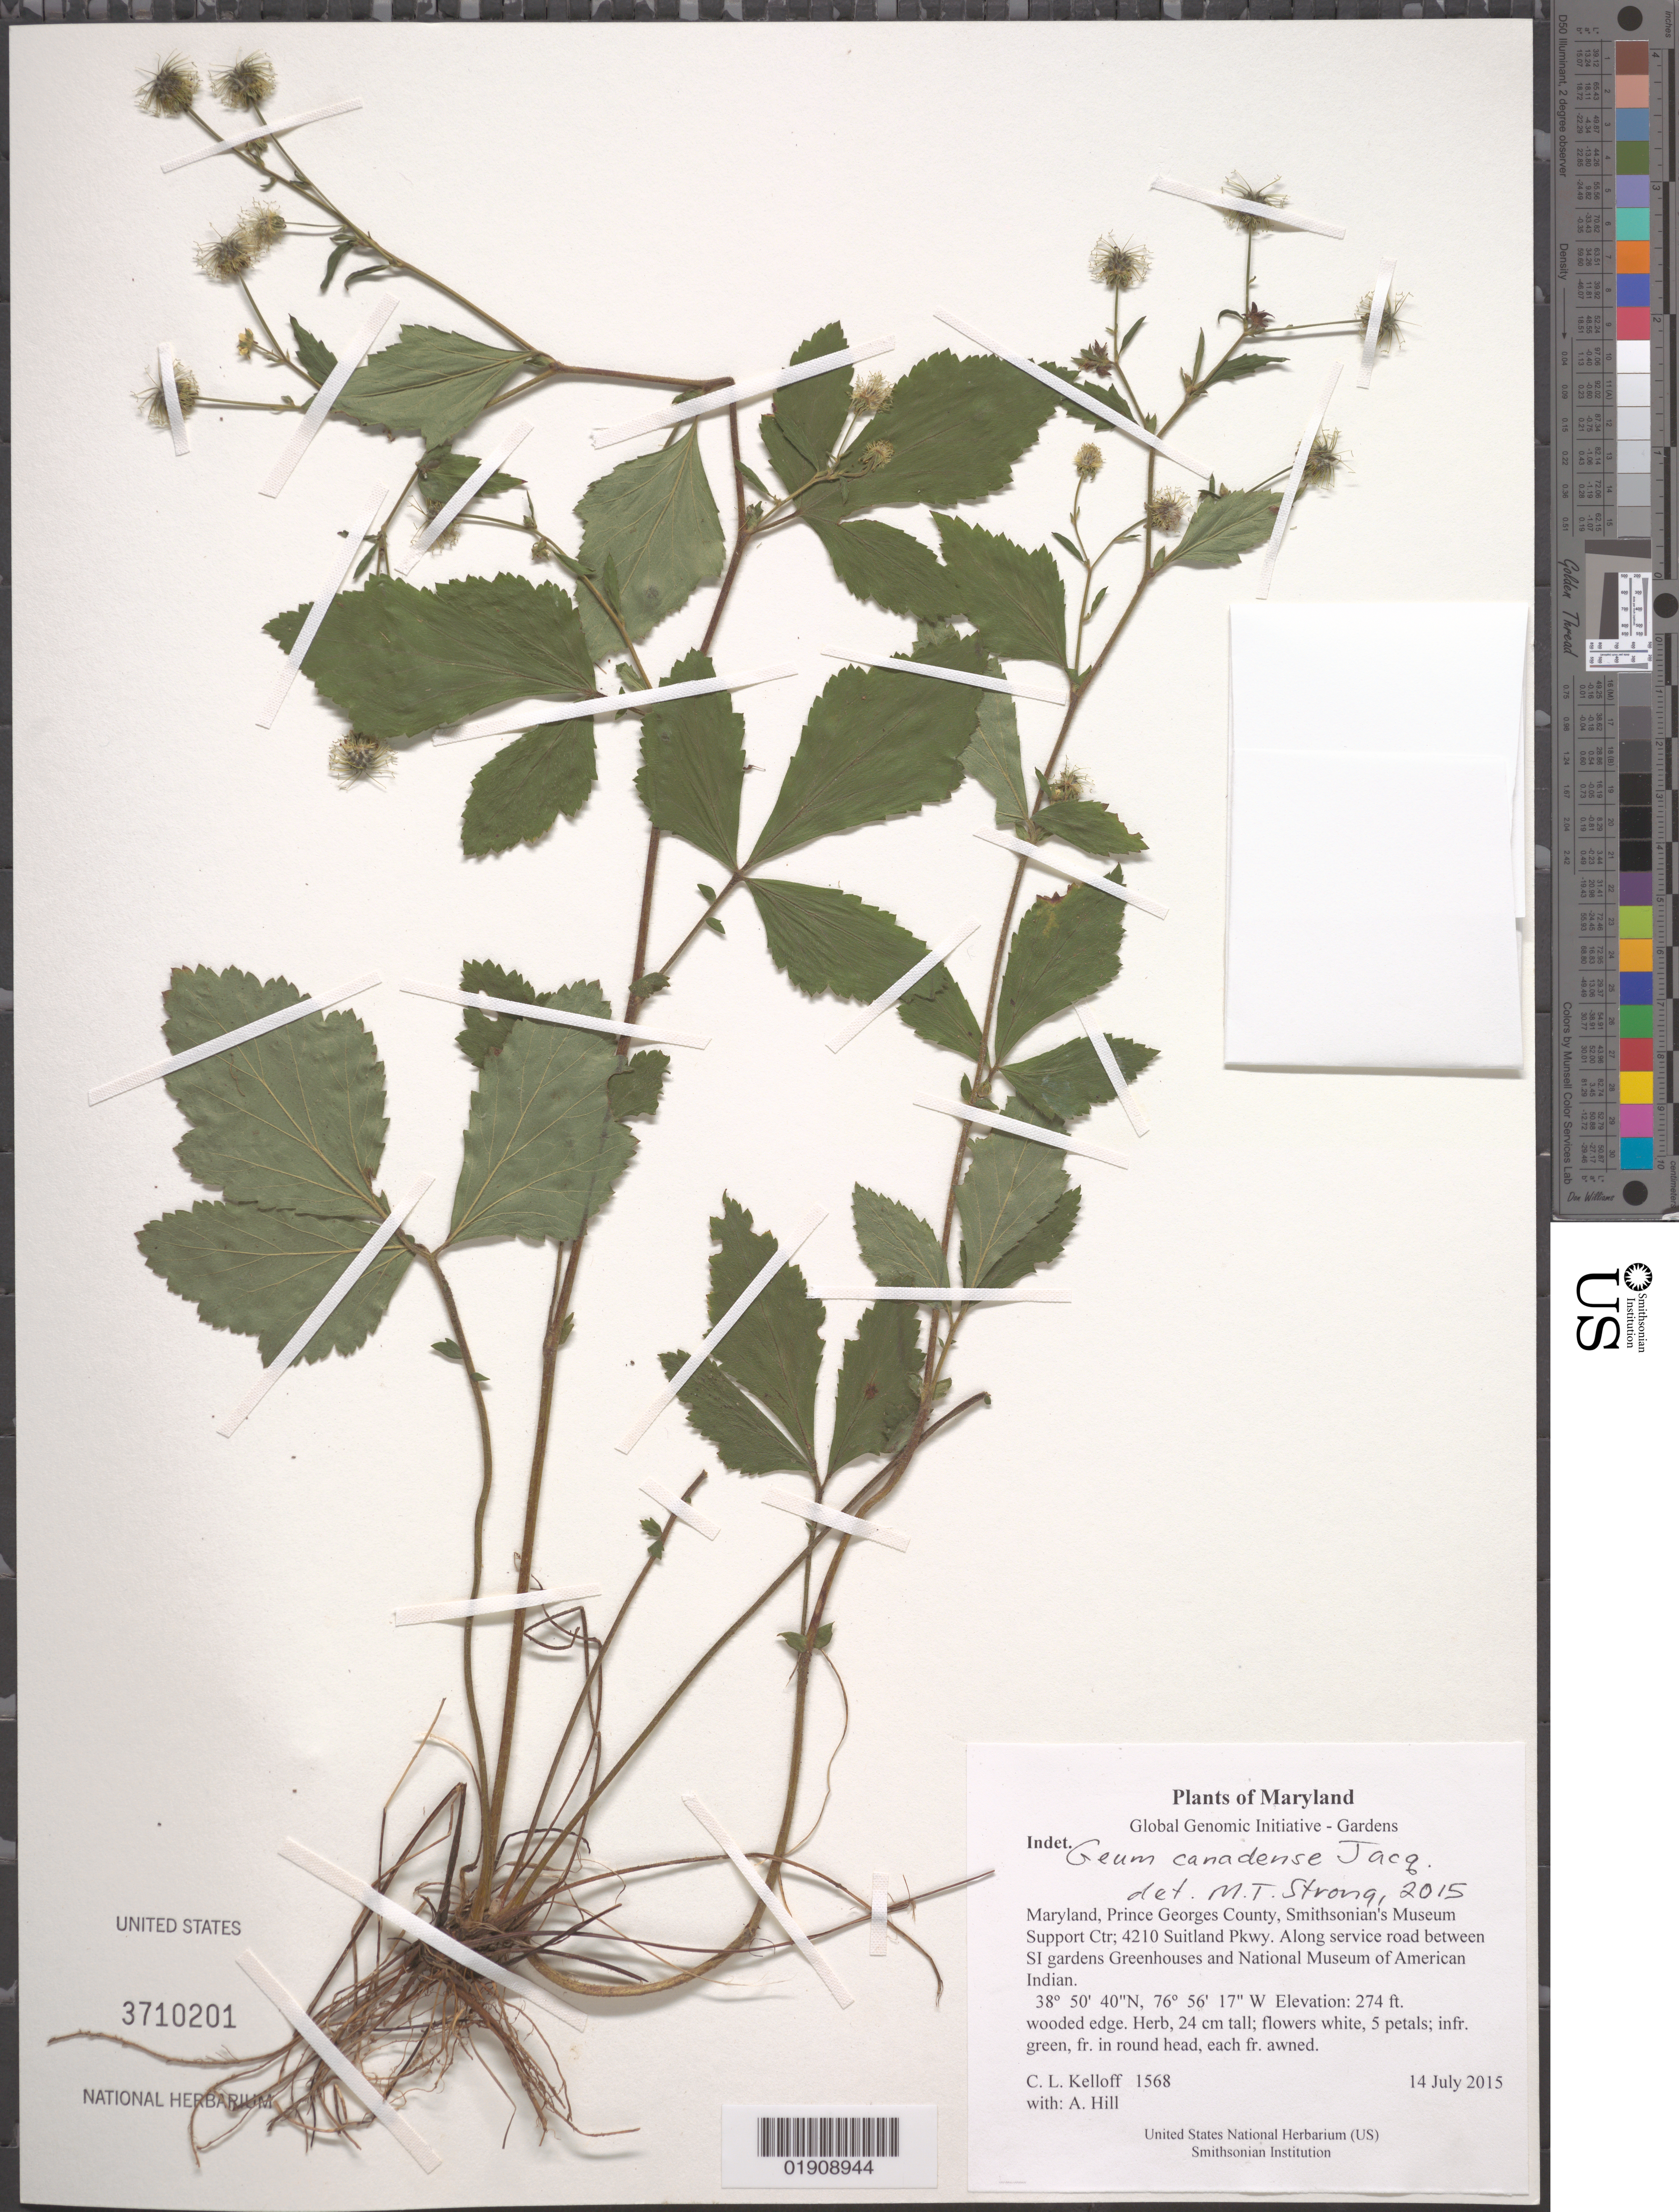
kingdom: Plantae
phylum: Tracheophyta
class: Magnoliopsida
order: Rosales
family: Rosaceae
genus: Geum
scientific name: Geum canadense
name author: Jacq.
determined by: Strong, M. T., (US), Smithsonian Institution - National Museum of Natural History (UNITED STATES)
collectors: C. L. Kelloff & A. Hill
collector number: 1568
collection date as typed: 14 July 2015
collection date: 2015-07-14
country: United States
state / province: Maryland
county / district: Prince George's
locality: Smithsonian's Museum Support Ctr; 4210 Suitland Pkwy. Along service road between SI gardens Greenhouses and National Museum of American Indian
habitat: wooded edge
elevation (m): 84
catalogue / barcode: US 3710201